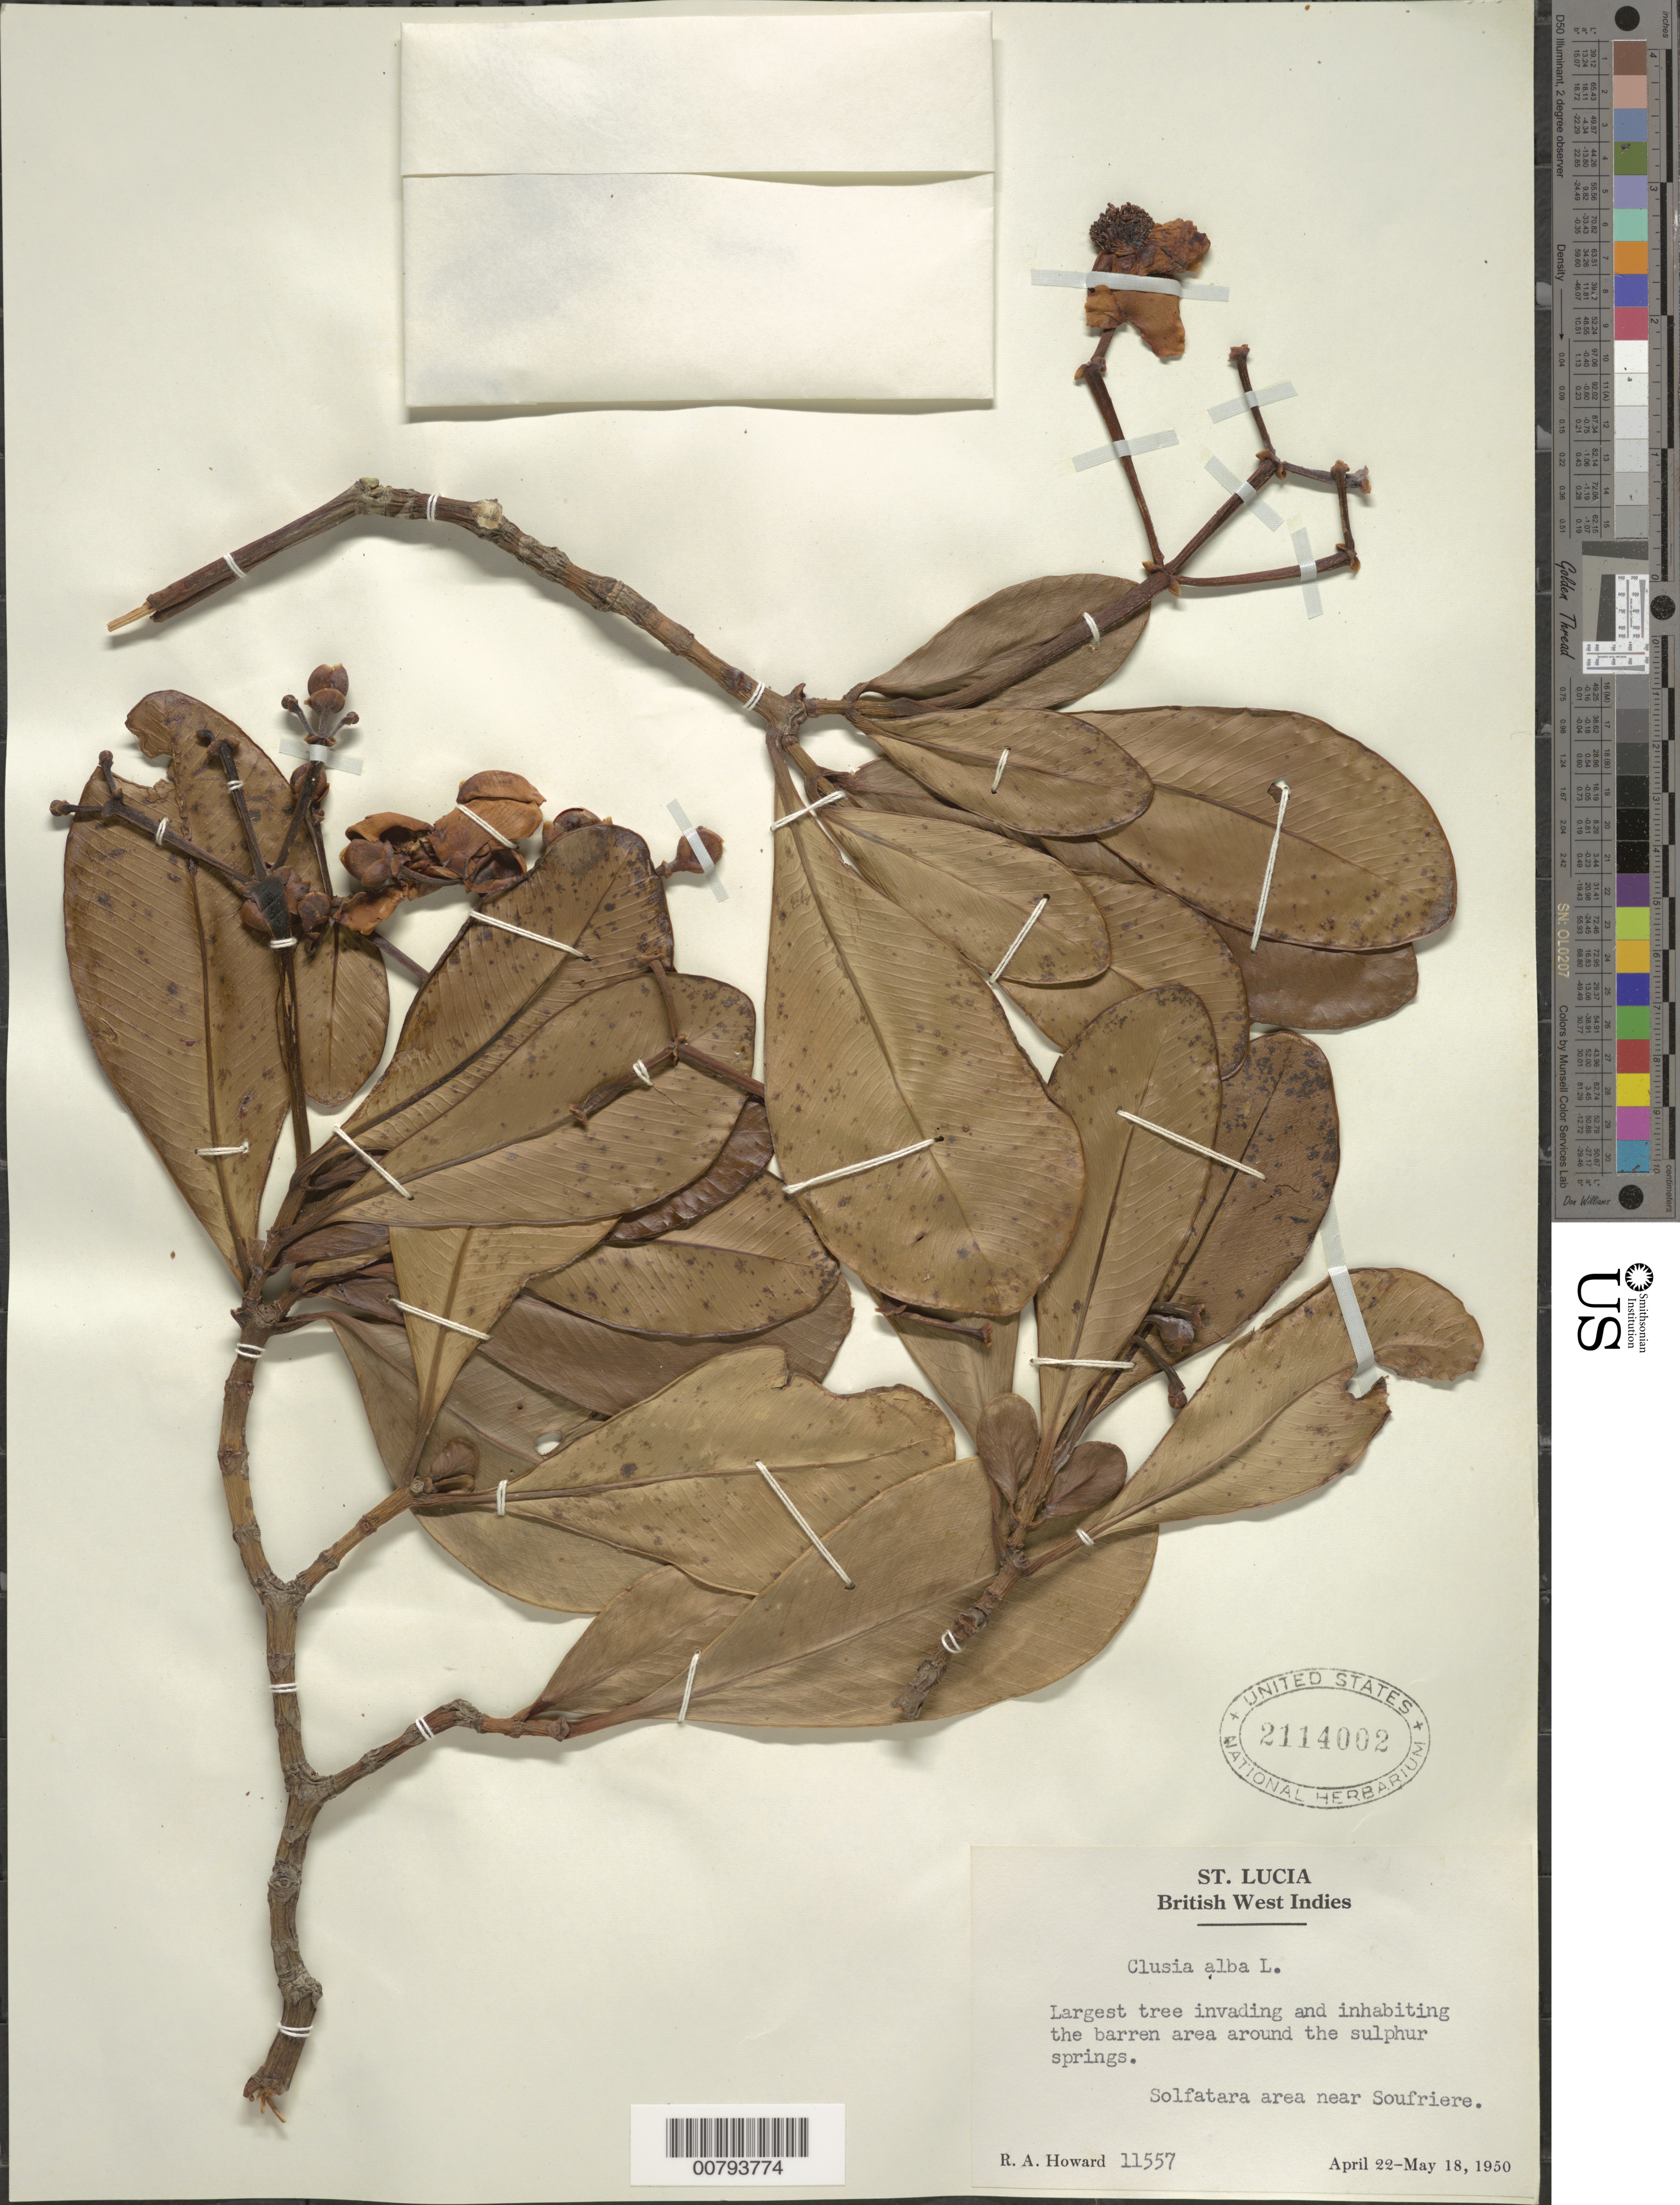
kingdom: Plantae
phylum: Tracheophyta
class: Magnoliopsida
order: Malpighiales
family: Clusiaceae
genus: Clusia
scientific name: Clusia major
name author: L.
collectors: R. A. Howard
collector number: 11557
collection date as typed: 22 Apr 1950 to 18 May 1950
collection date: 1950-04-22/1950-05-18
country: St. Lucia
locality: Solfatara area near Soufrière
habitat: Barren area around sulphur springs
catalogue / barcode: US 2114002